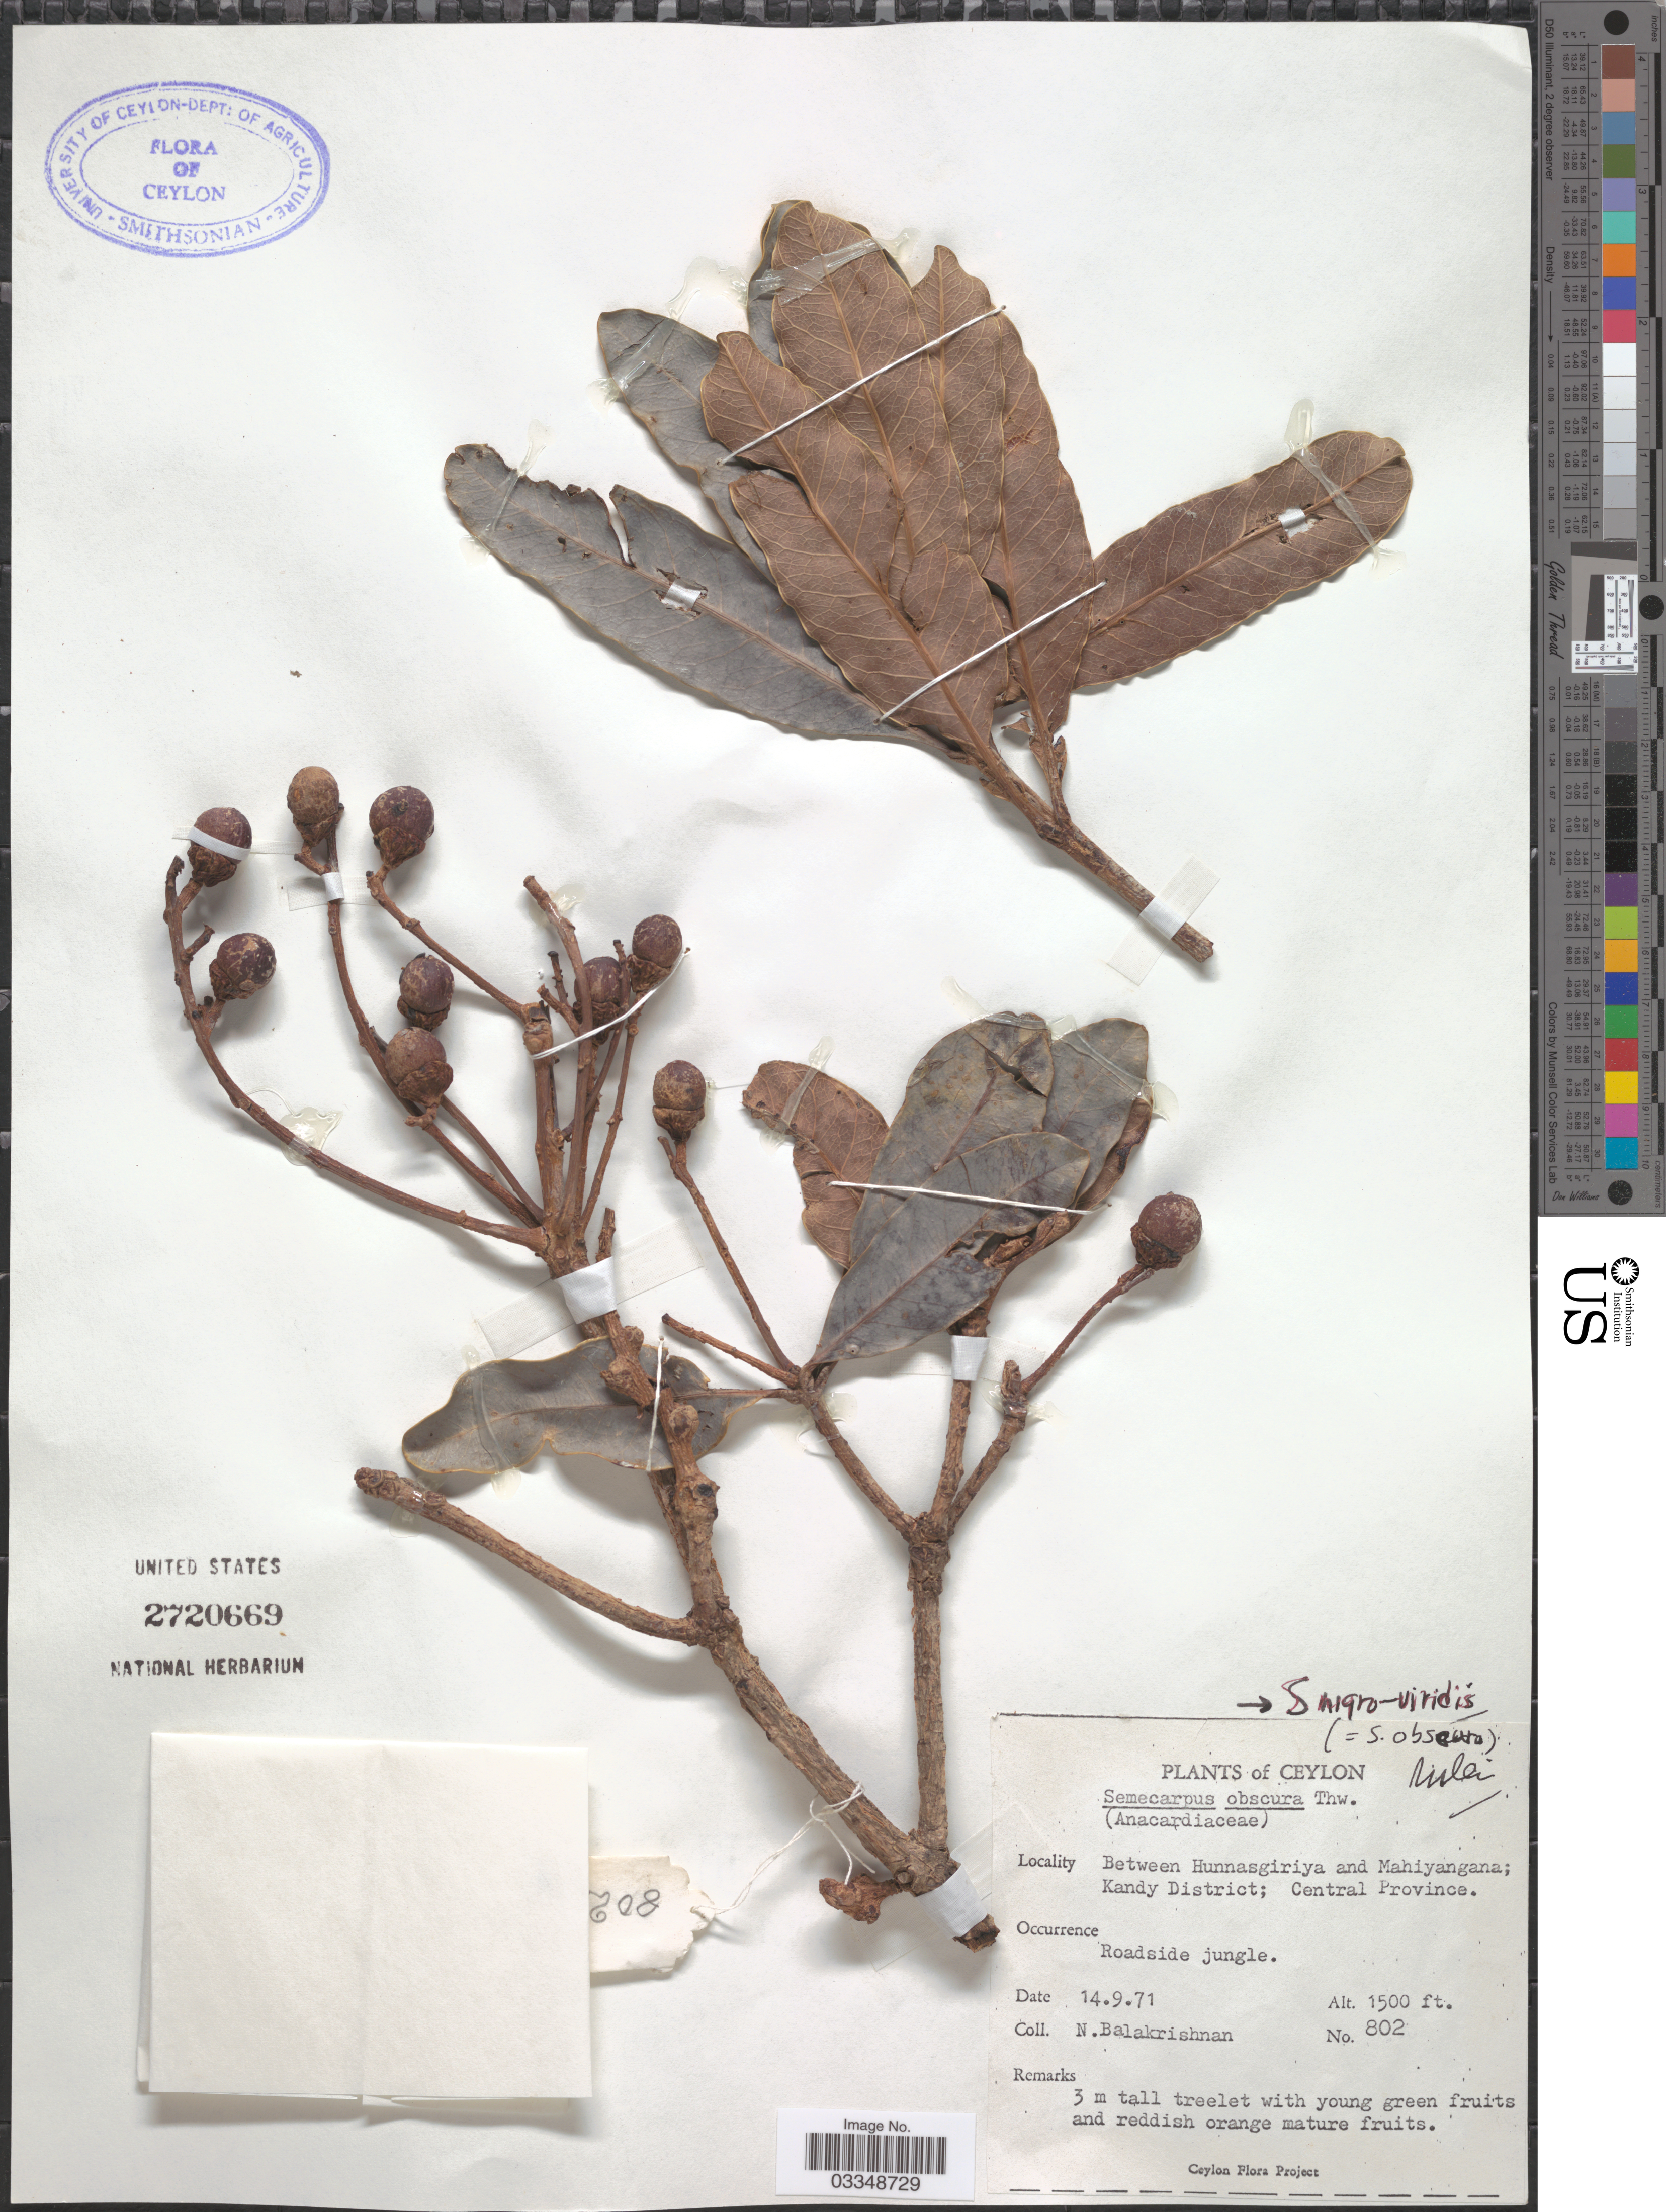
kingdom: Plantae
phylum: Tracheophyta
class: Magnoliopsida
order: Sapindales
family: Anacardiaceae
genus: Semecarpus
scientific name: Semecarpus nigroviridis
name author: Thwaites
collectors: N. Balakrishnan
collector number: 802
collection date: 1971-09-14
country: Sri Lanka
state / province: Central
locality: Ceylon. Between Hunnasgiriya and Mahiyangana; Kandy District.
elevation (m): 457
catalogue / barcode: US 2720669